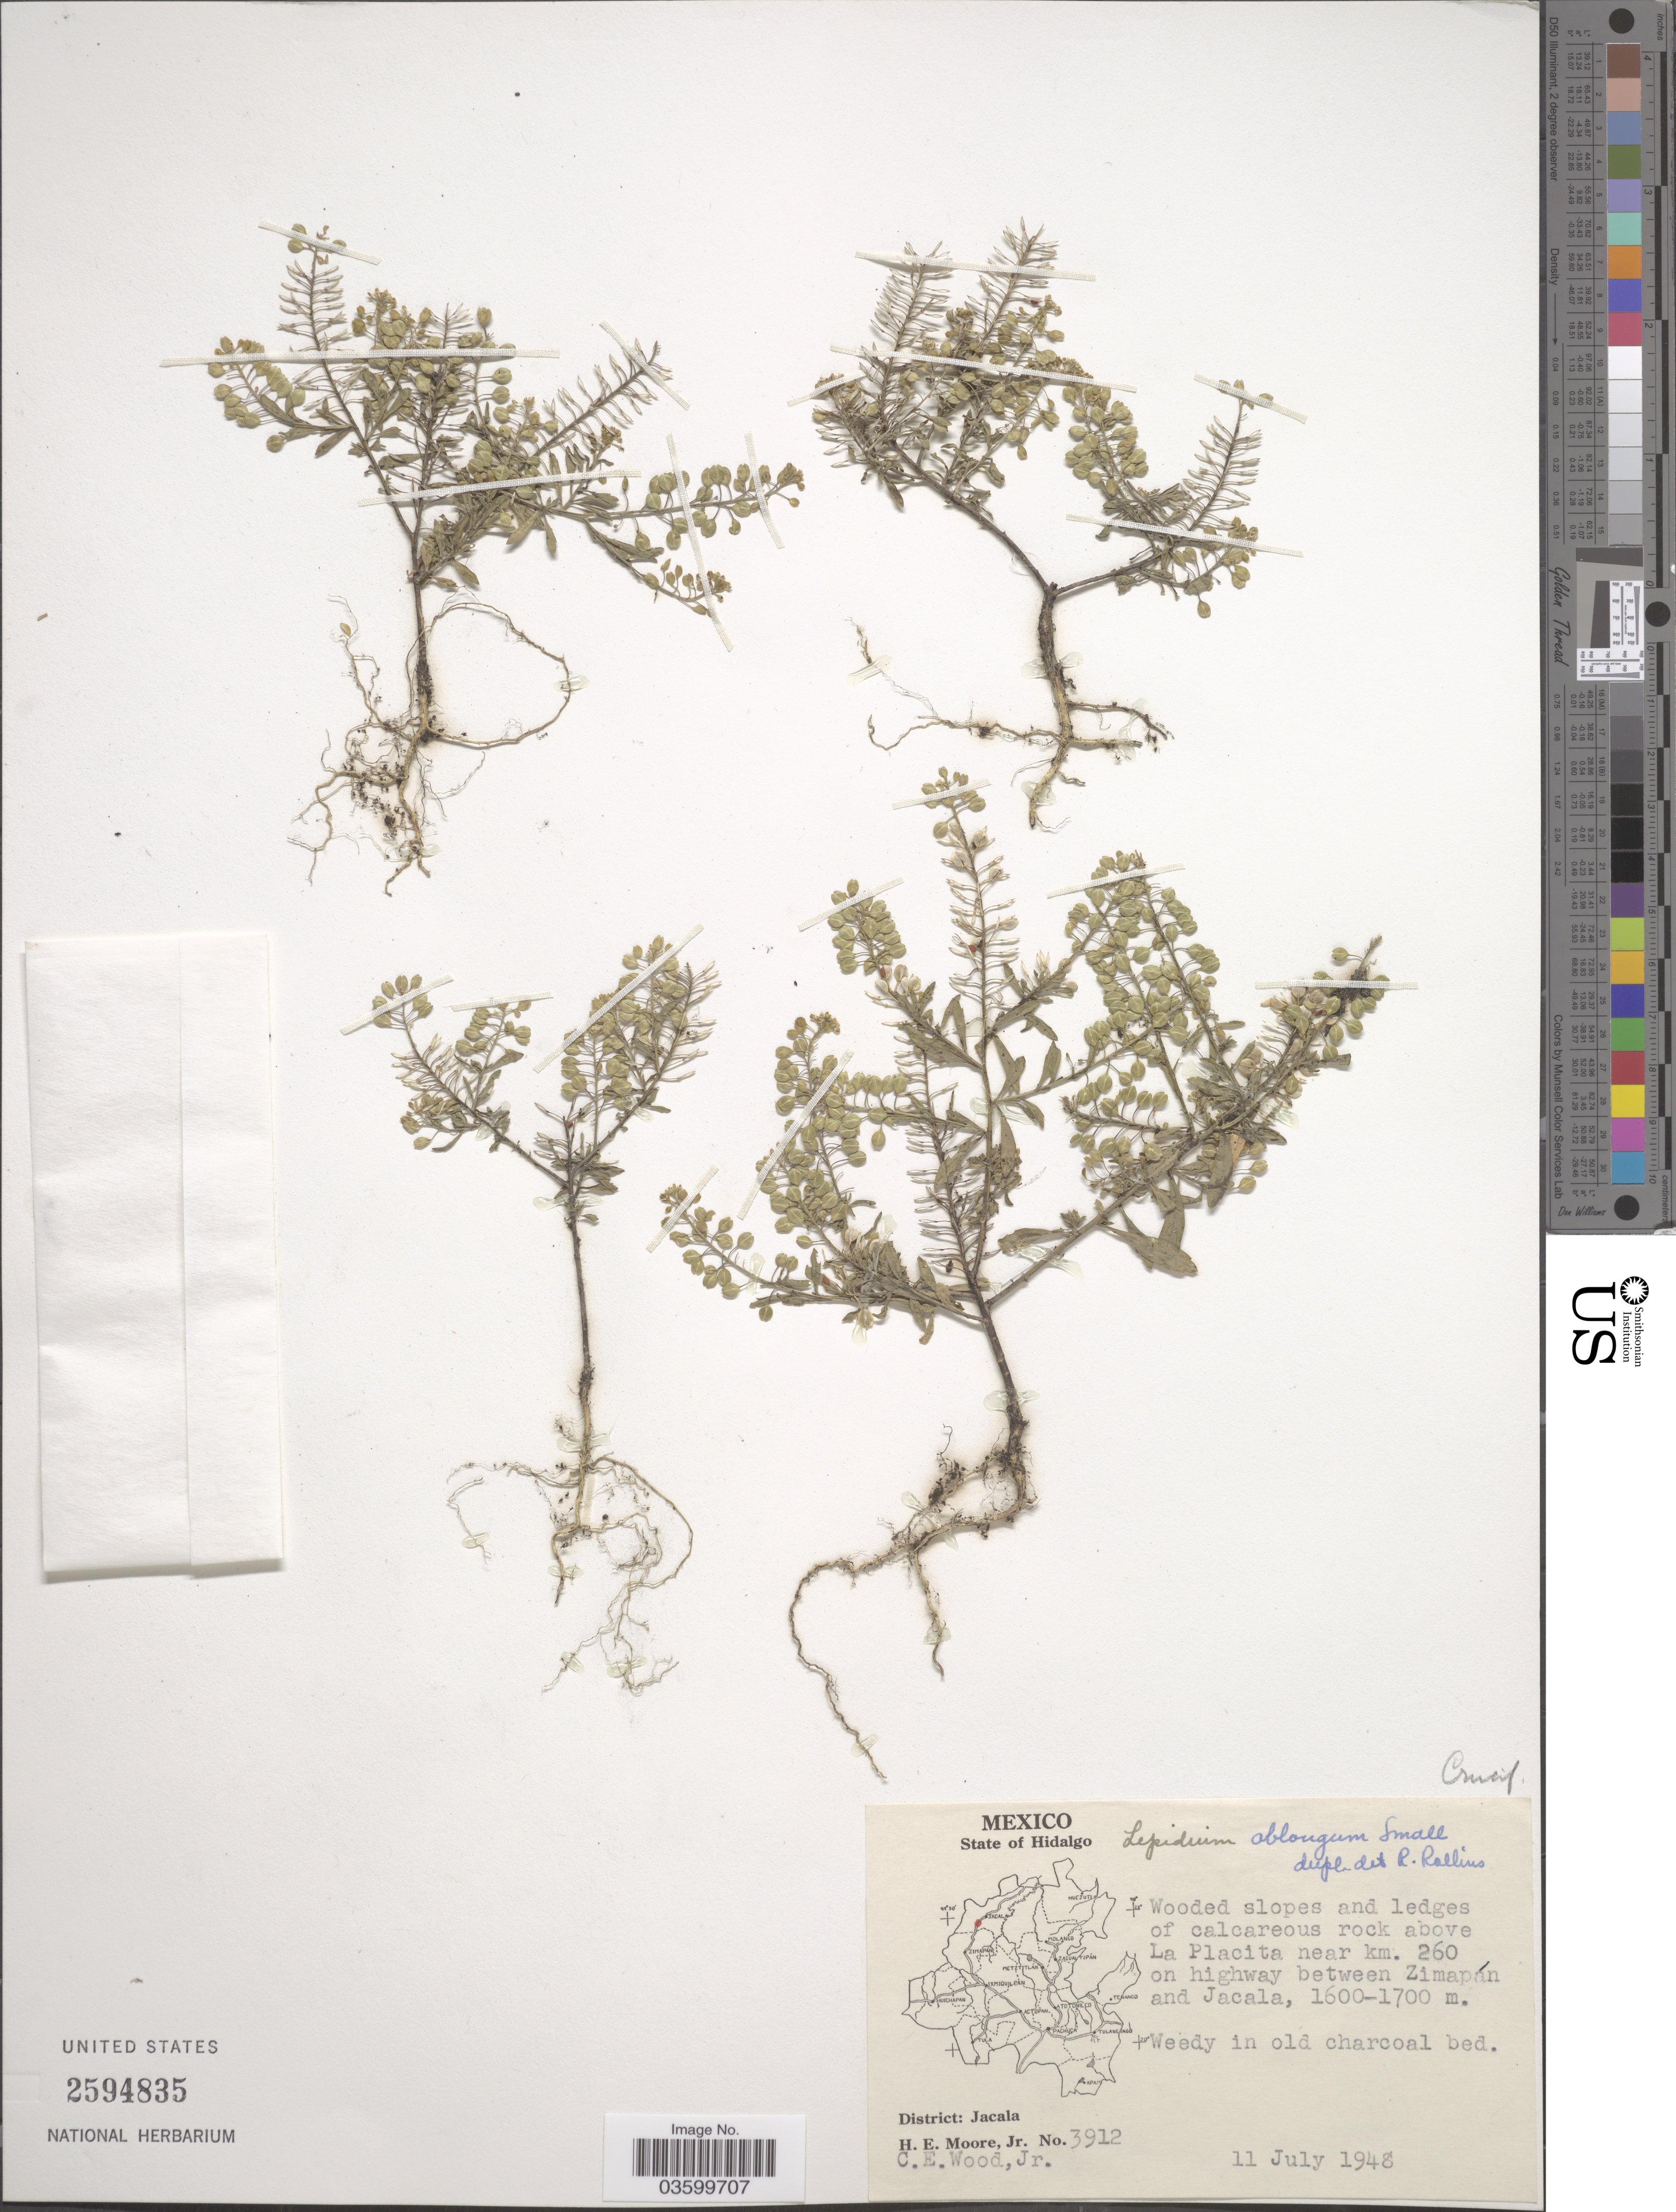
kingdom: Plantae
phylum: Tracheophyta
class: Magnoliopsida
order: Brassicales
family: Brassicaceae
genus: Lepidium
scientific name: Lepidium oblongum var. oblongum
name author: Small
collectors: H. Moore & C. Wood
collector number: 3912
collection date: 1948-07-11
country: Mexico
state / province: Hidalgo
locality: Above La Placita near km. 260 on highway between Zimapán and Jacala. District: Jacala.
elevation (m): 1600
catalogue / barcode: US 2594835